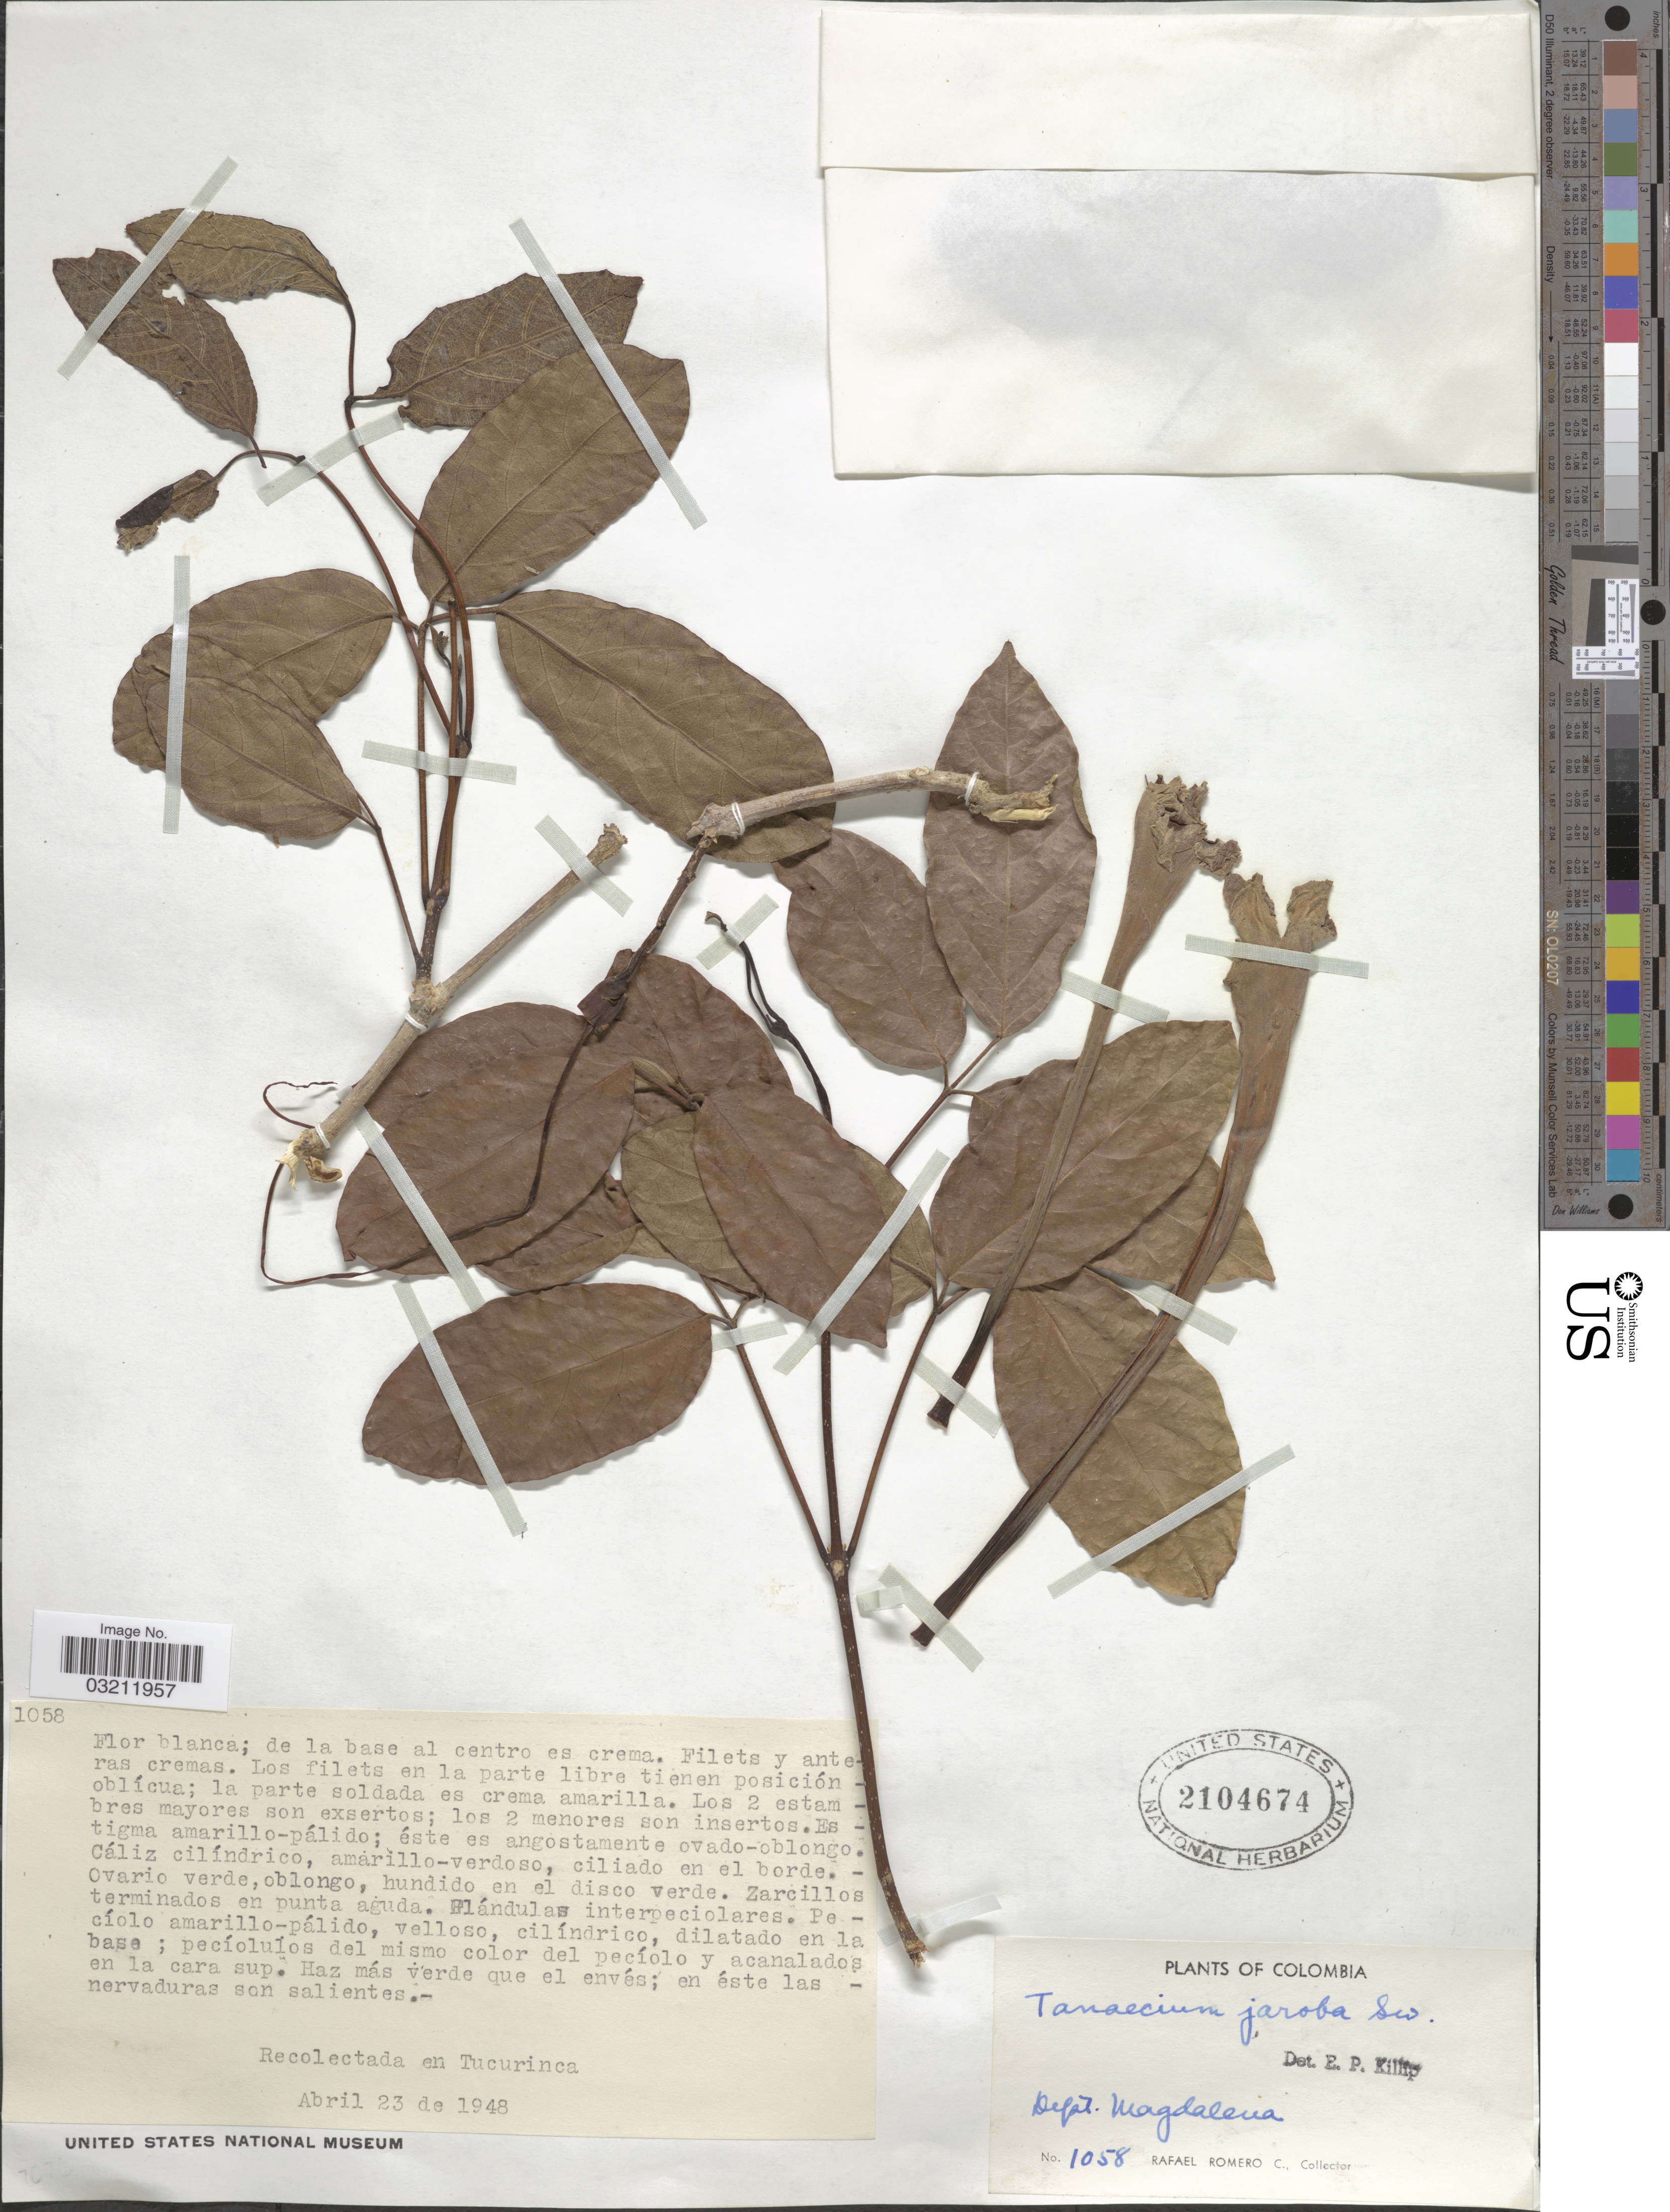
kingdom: Plantae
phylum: Tracheophyta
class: Magnoliopsida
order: Lamiales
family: Bignoniaceae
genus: Tanaecium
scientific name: Tanaecium jaroba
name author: Sw.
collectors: R. Romero Castañeda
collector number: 1058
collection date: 1948-04-23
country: Colombia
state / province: Magdalena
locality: En Tucurinca, Dept. Magdalena.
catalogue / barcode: US 2104674